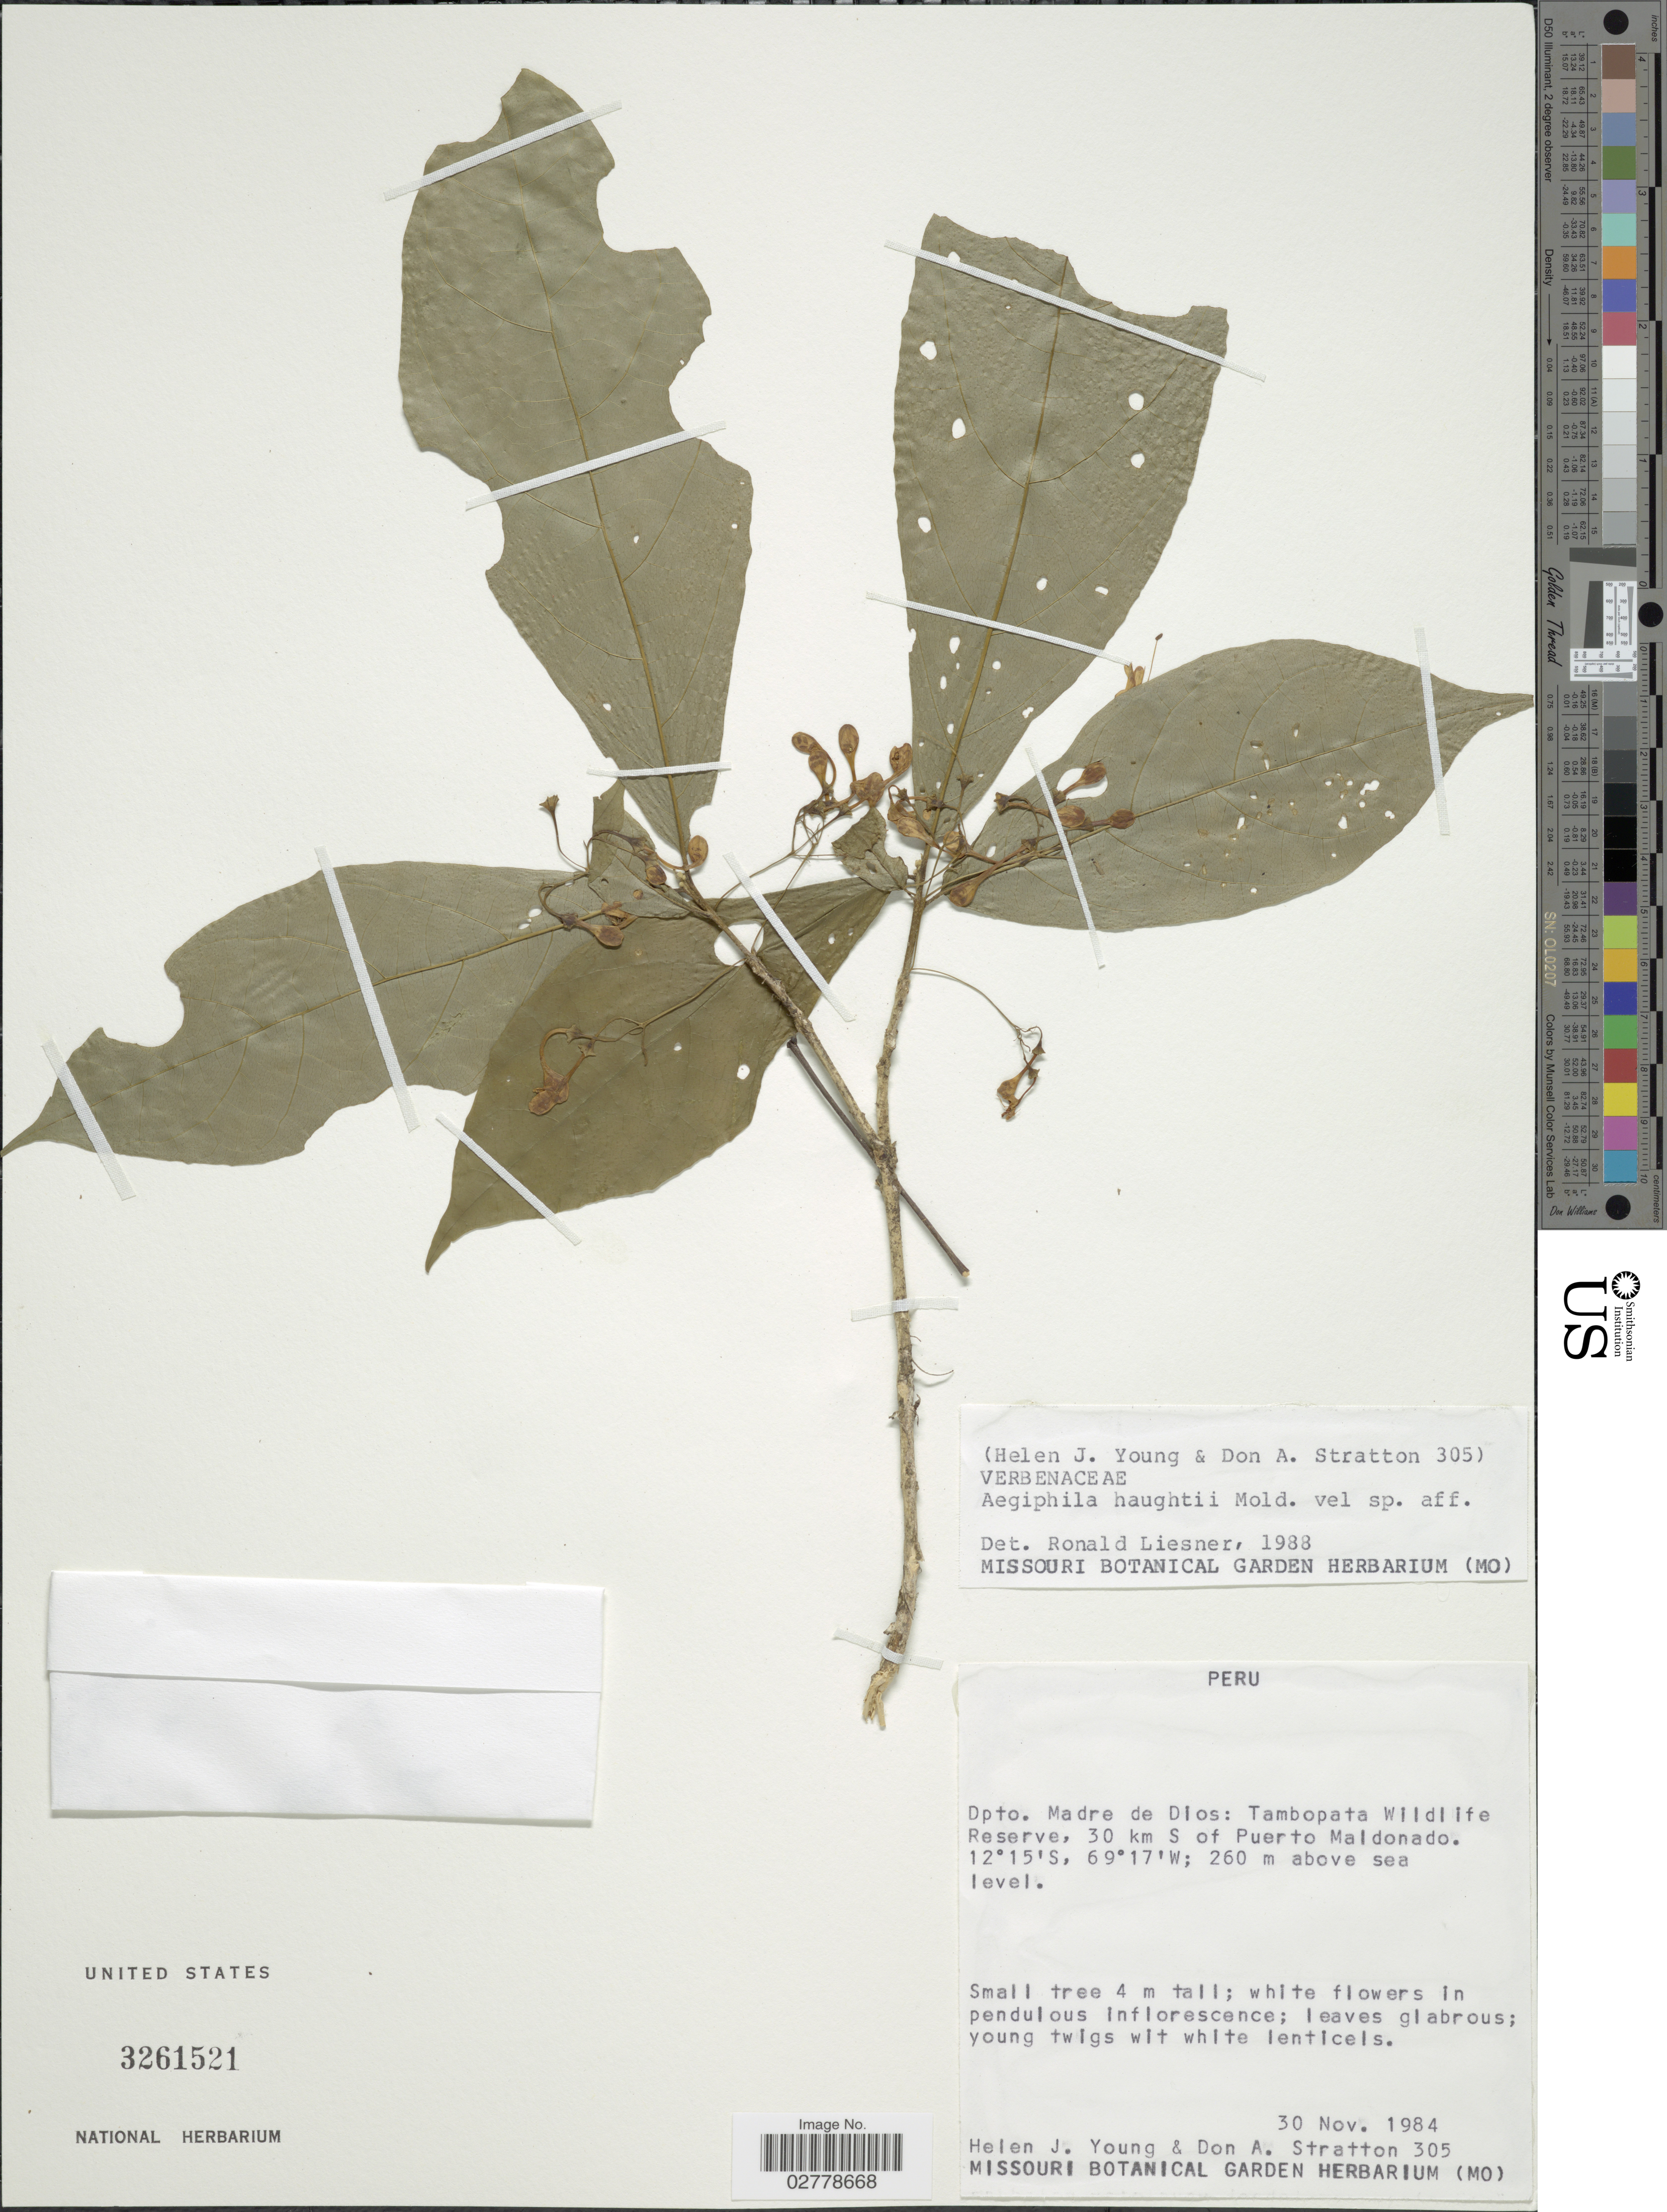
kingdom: Plantae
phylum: Tracheophyta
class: Magnoliopsida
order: Lamiales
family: Lamiaceae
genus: Aegiphila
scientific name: Aegiphila haughtii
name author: Moldenke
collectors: H. Young & D. Stratton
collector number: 305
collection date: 1984-11-30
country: Peru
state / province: Madre de Dios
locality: Dpto. Madre de Dios: Tambopata Wildlife Reserve, 30 km S of Puerto Maldonado.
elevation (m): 260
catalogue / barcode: US 3261521